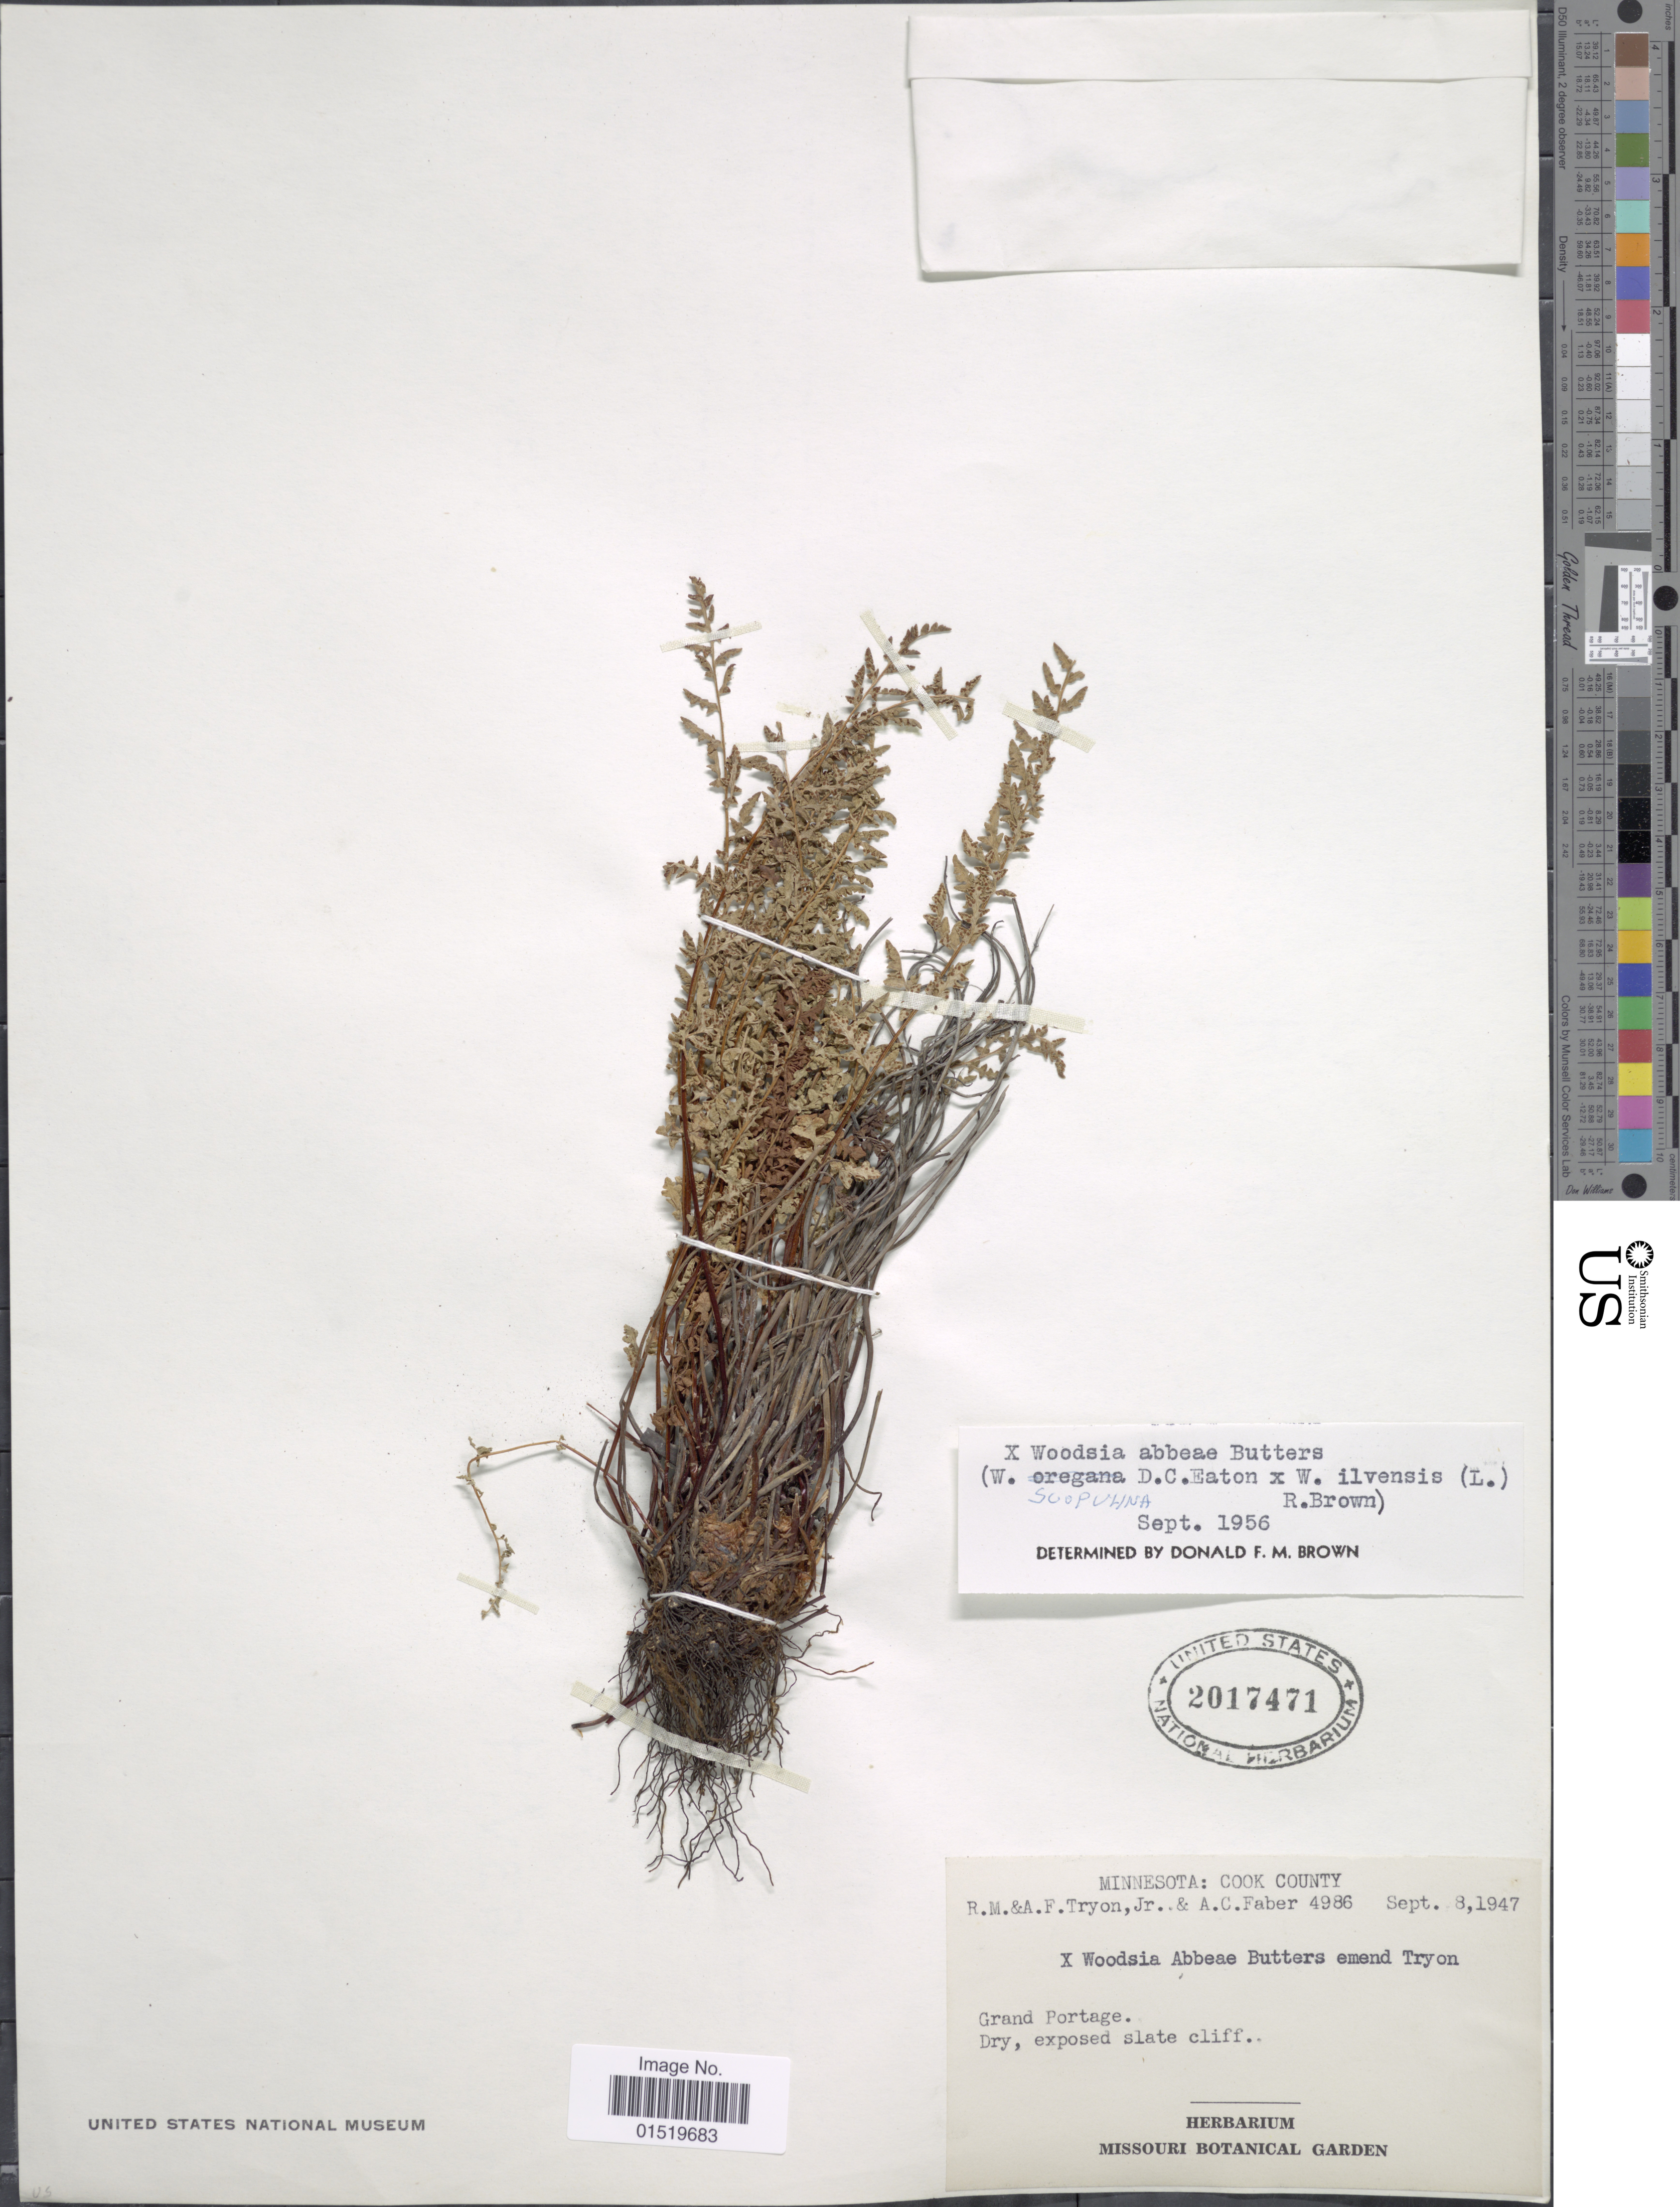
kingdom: Plantae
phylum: Tracheophyta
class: Polypodiopsida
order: Polypodiales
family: Woodsiaceae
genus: Woodsia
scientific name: Woodsia x abbeae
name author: Butters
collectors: R. M. Tryon, A. F. Tryon & A. Faber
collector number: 4986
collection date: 1947-09-08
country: United States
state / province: Minnesota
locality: Cook County, Grand Portage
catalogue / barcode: US 2017471